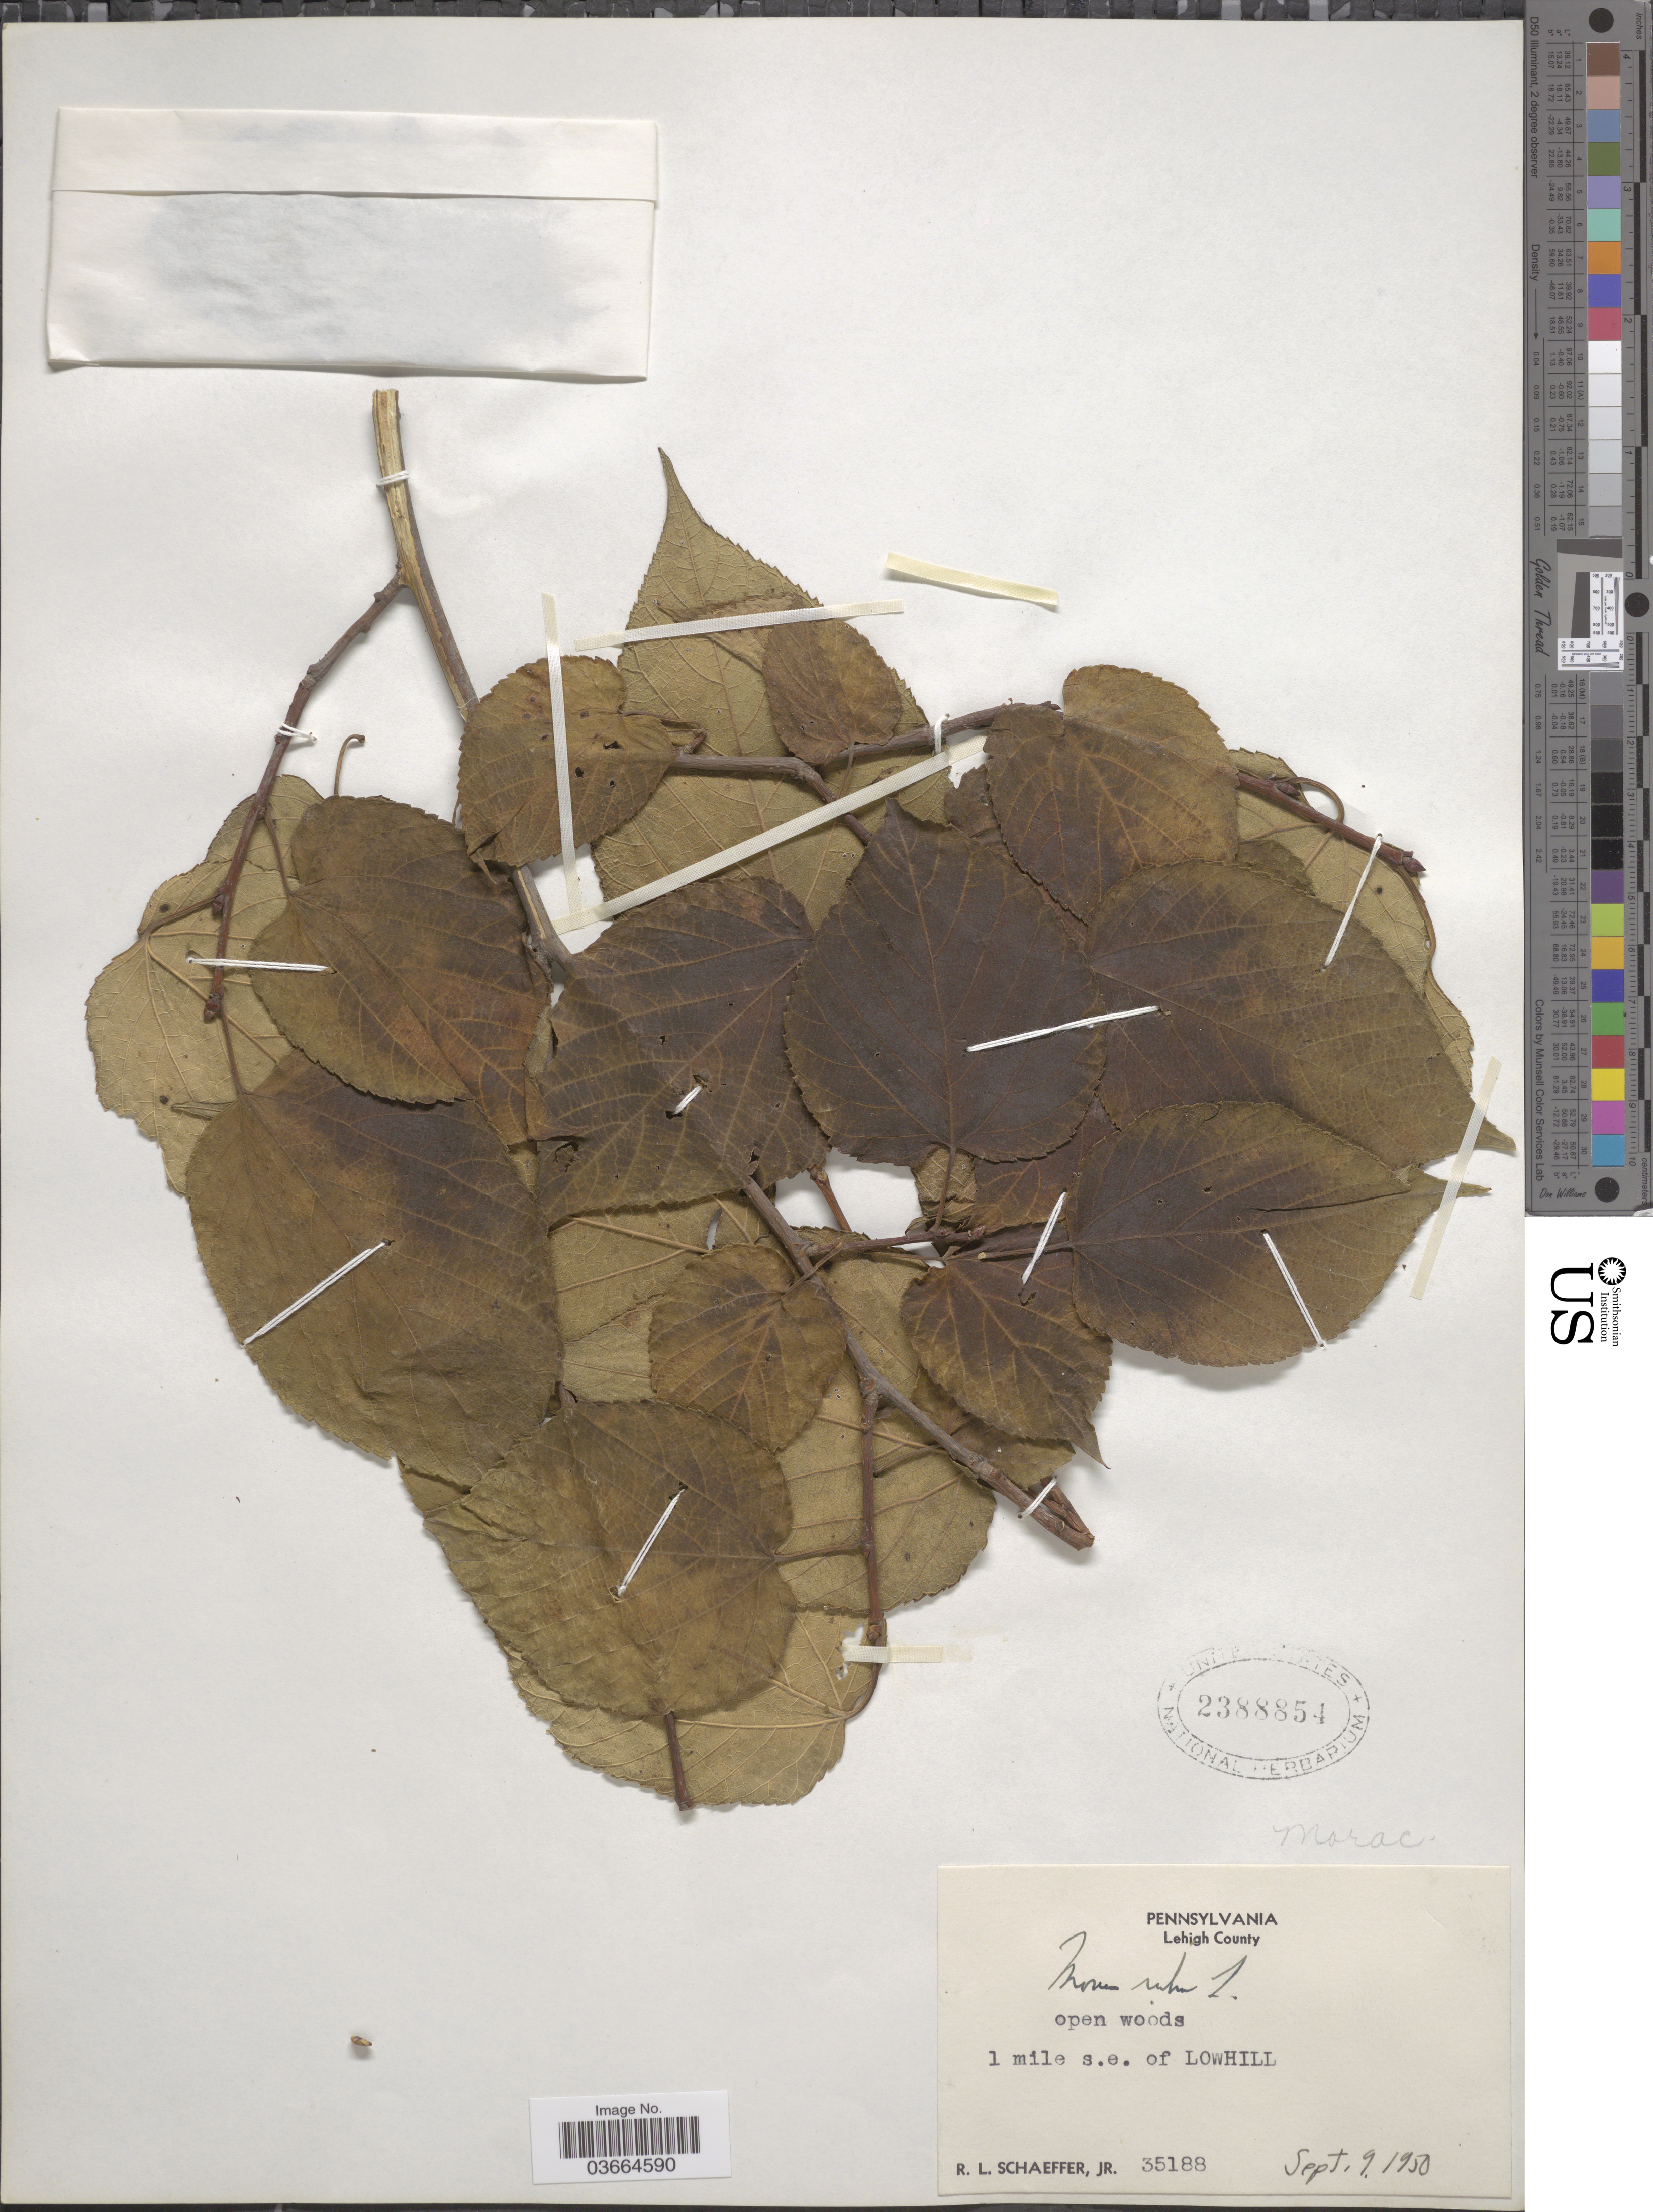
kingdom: Plantae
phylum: Tracheophyta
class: Magnoliopsida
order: Rosales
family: Moraceae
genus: Morus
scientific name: Morus rubra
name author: L.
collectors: R. L. Schaeffer Jr.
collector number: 35188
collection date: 1950-09-09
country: United States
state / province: Pennsylvania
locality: Lehigh County. 1 mile s.e. of Lowhill.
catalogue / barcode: US 2388854